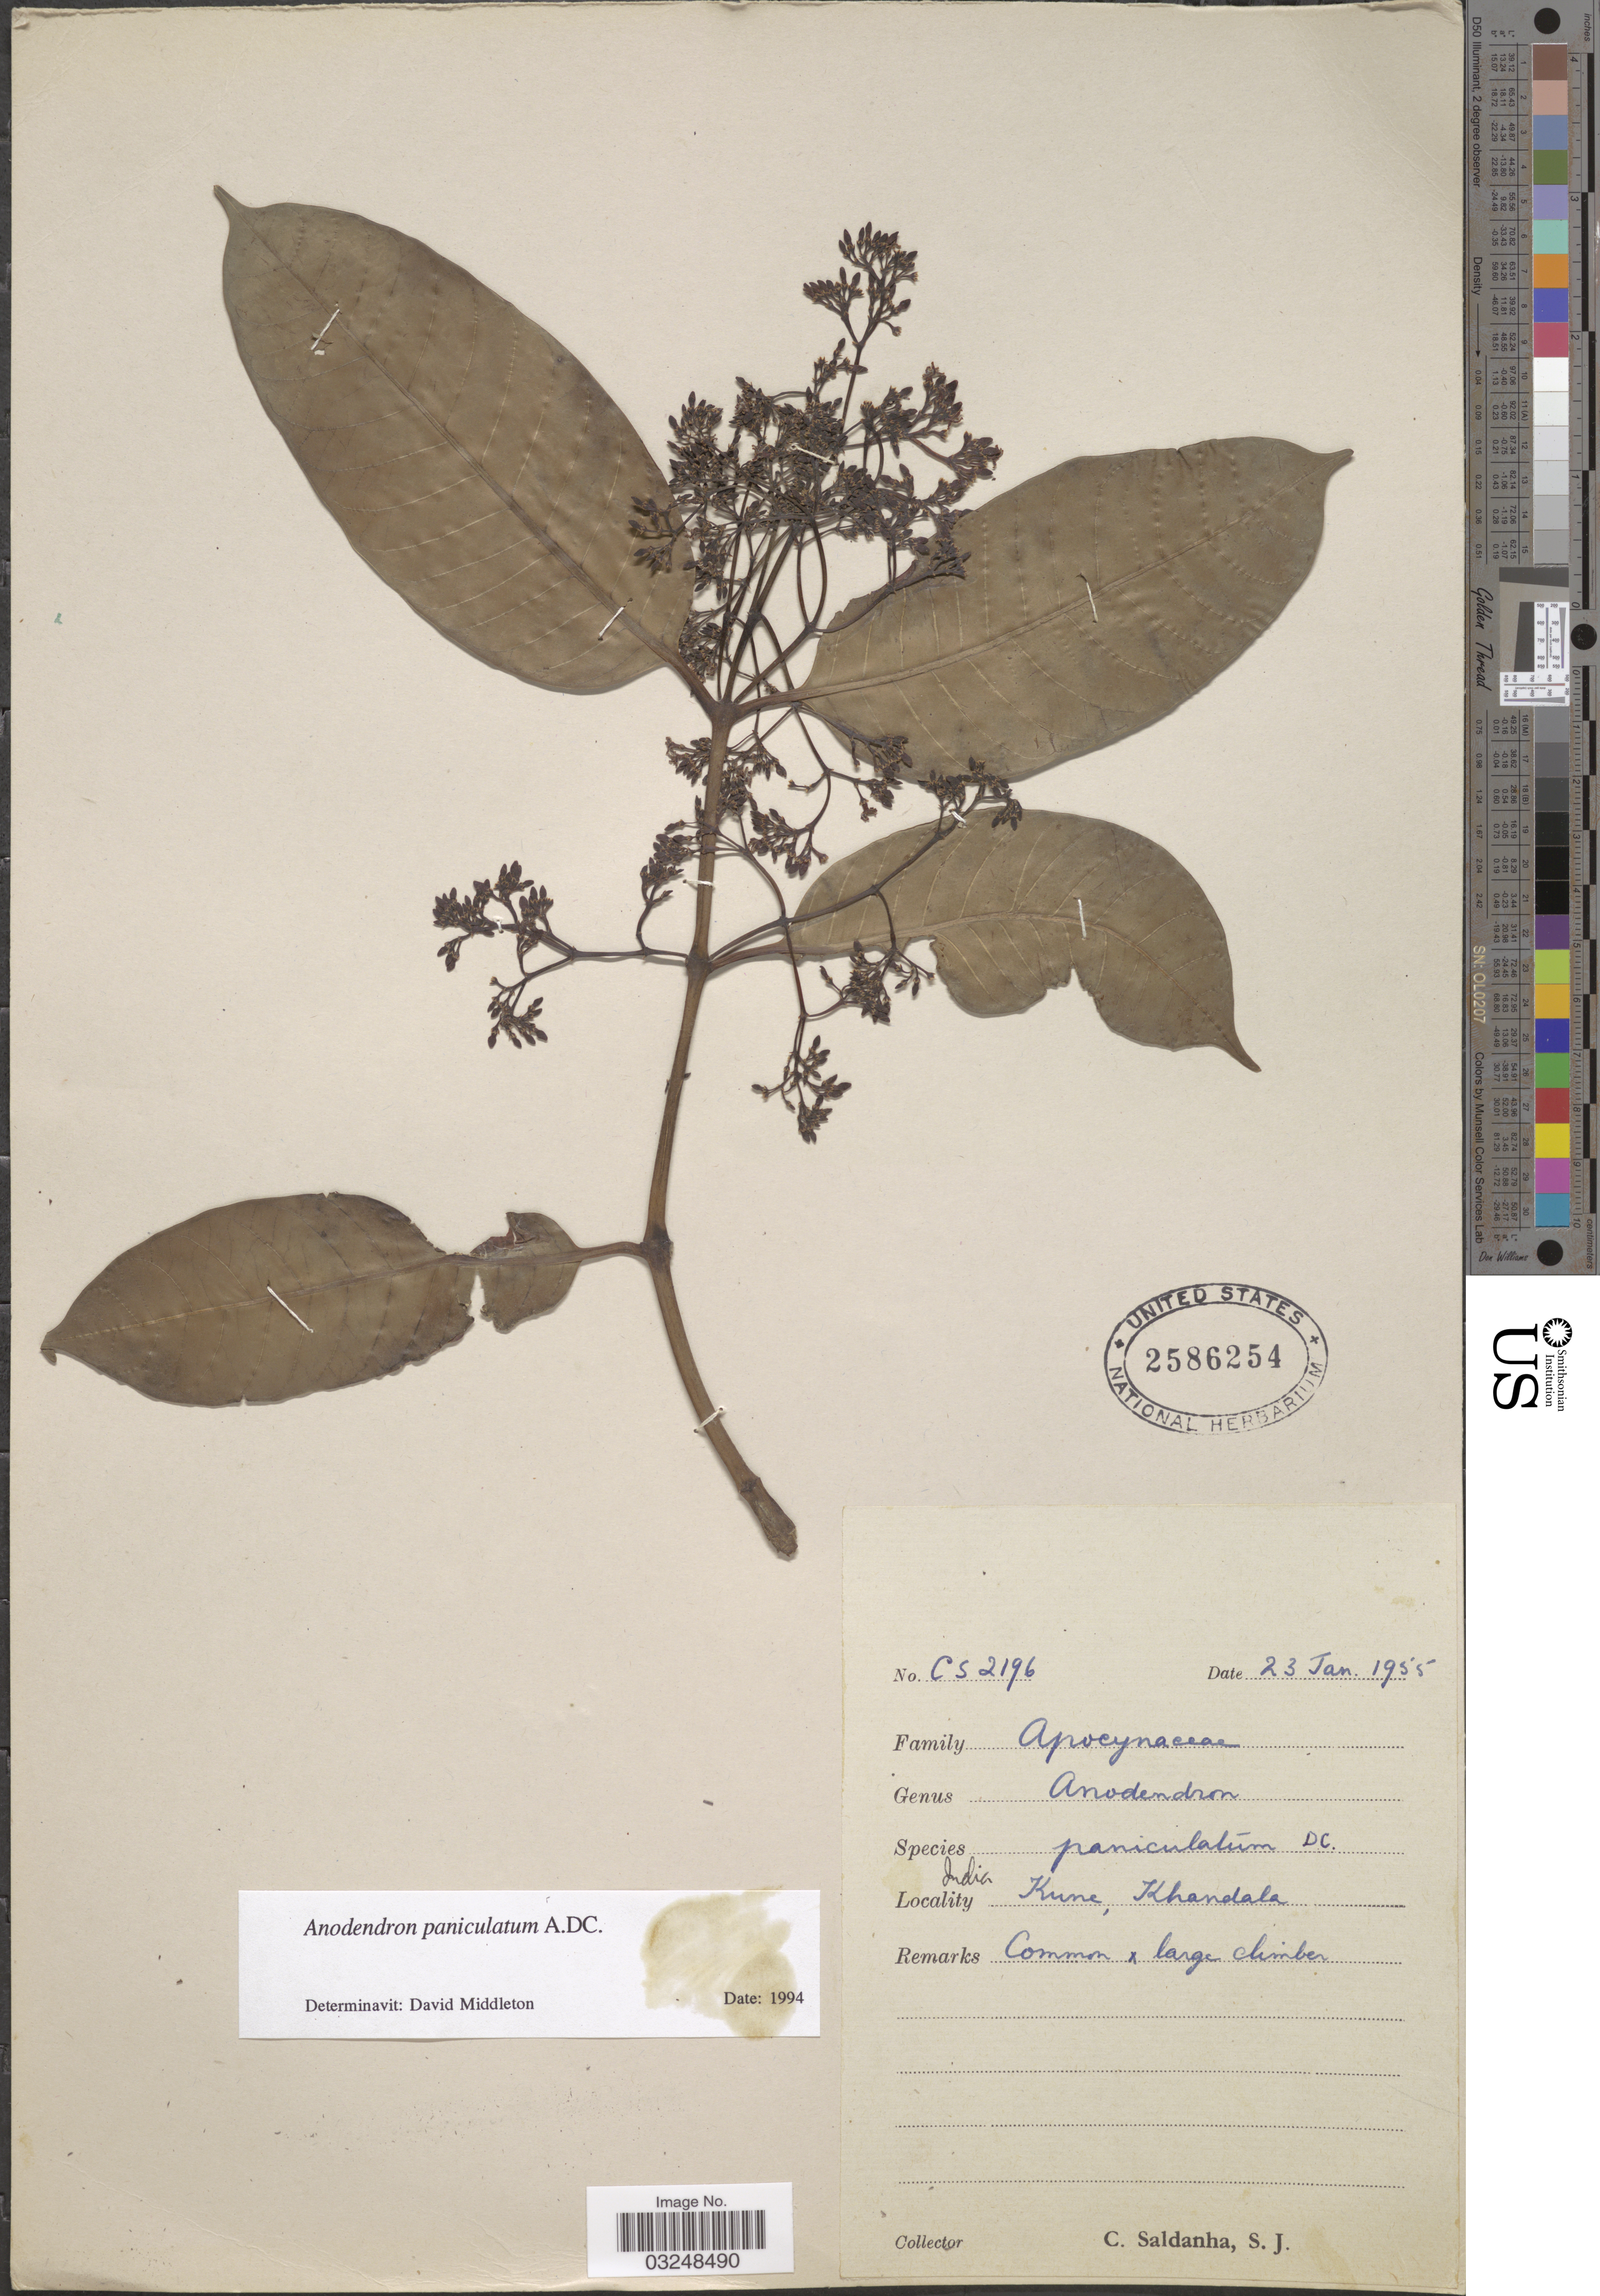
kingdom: Plantae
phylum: Tracheophyta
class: Magnoliopsida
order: Gentianales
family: Apocynaceae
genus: Anodendron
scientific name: Anodendron paniculatum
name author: A. DC.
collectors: C. Saldanha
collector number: C52196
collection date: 1955-01-23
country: India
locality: India, Kune, Khandala.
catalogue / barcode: US 2586254